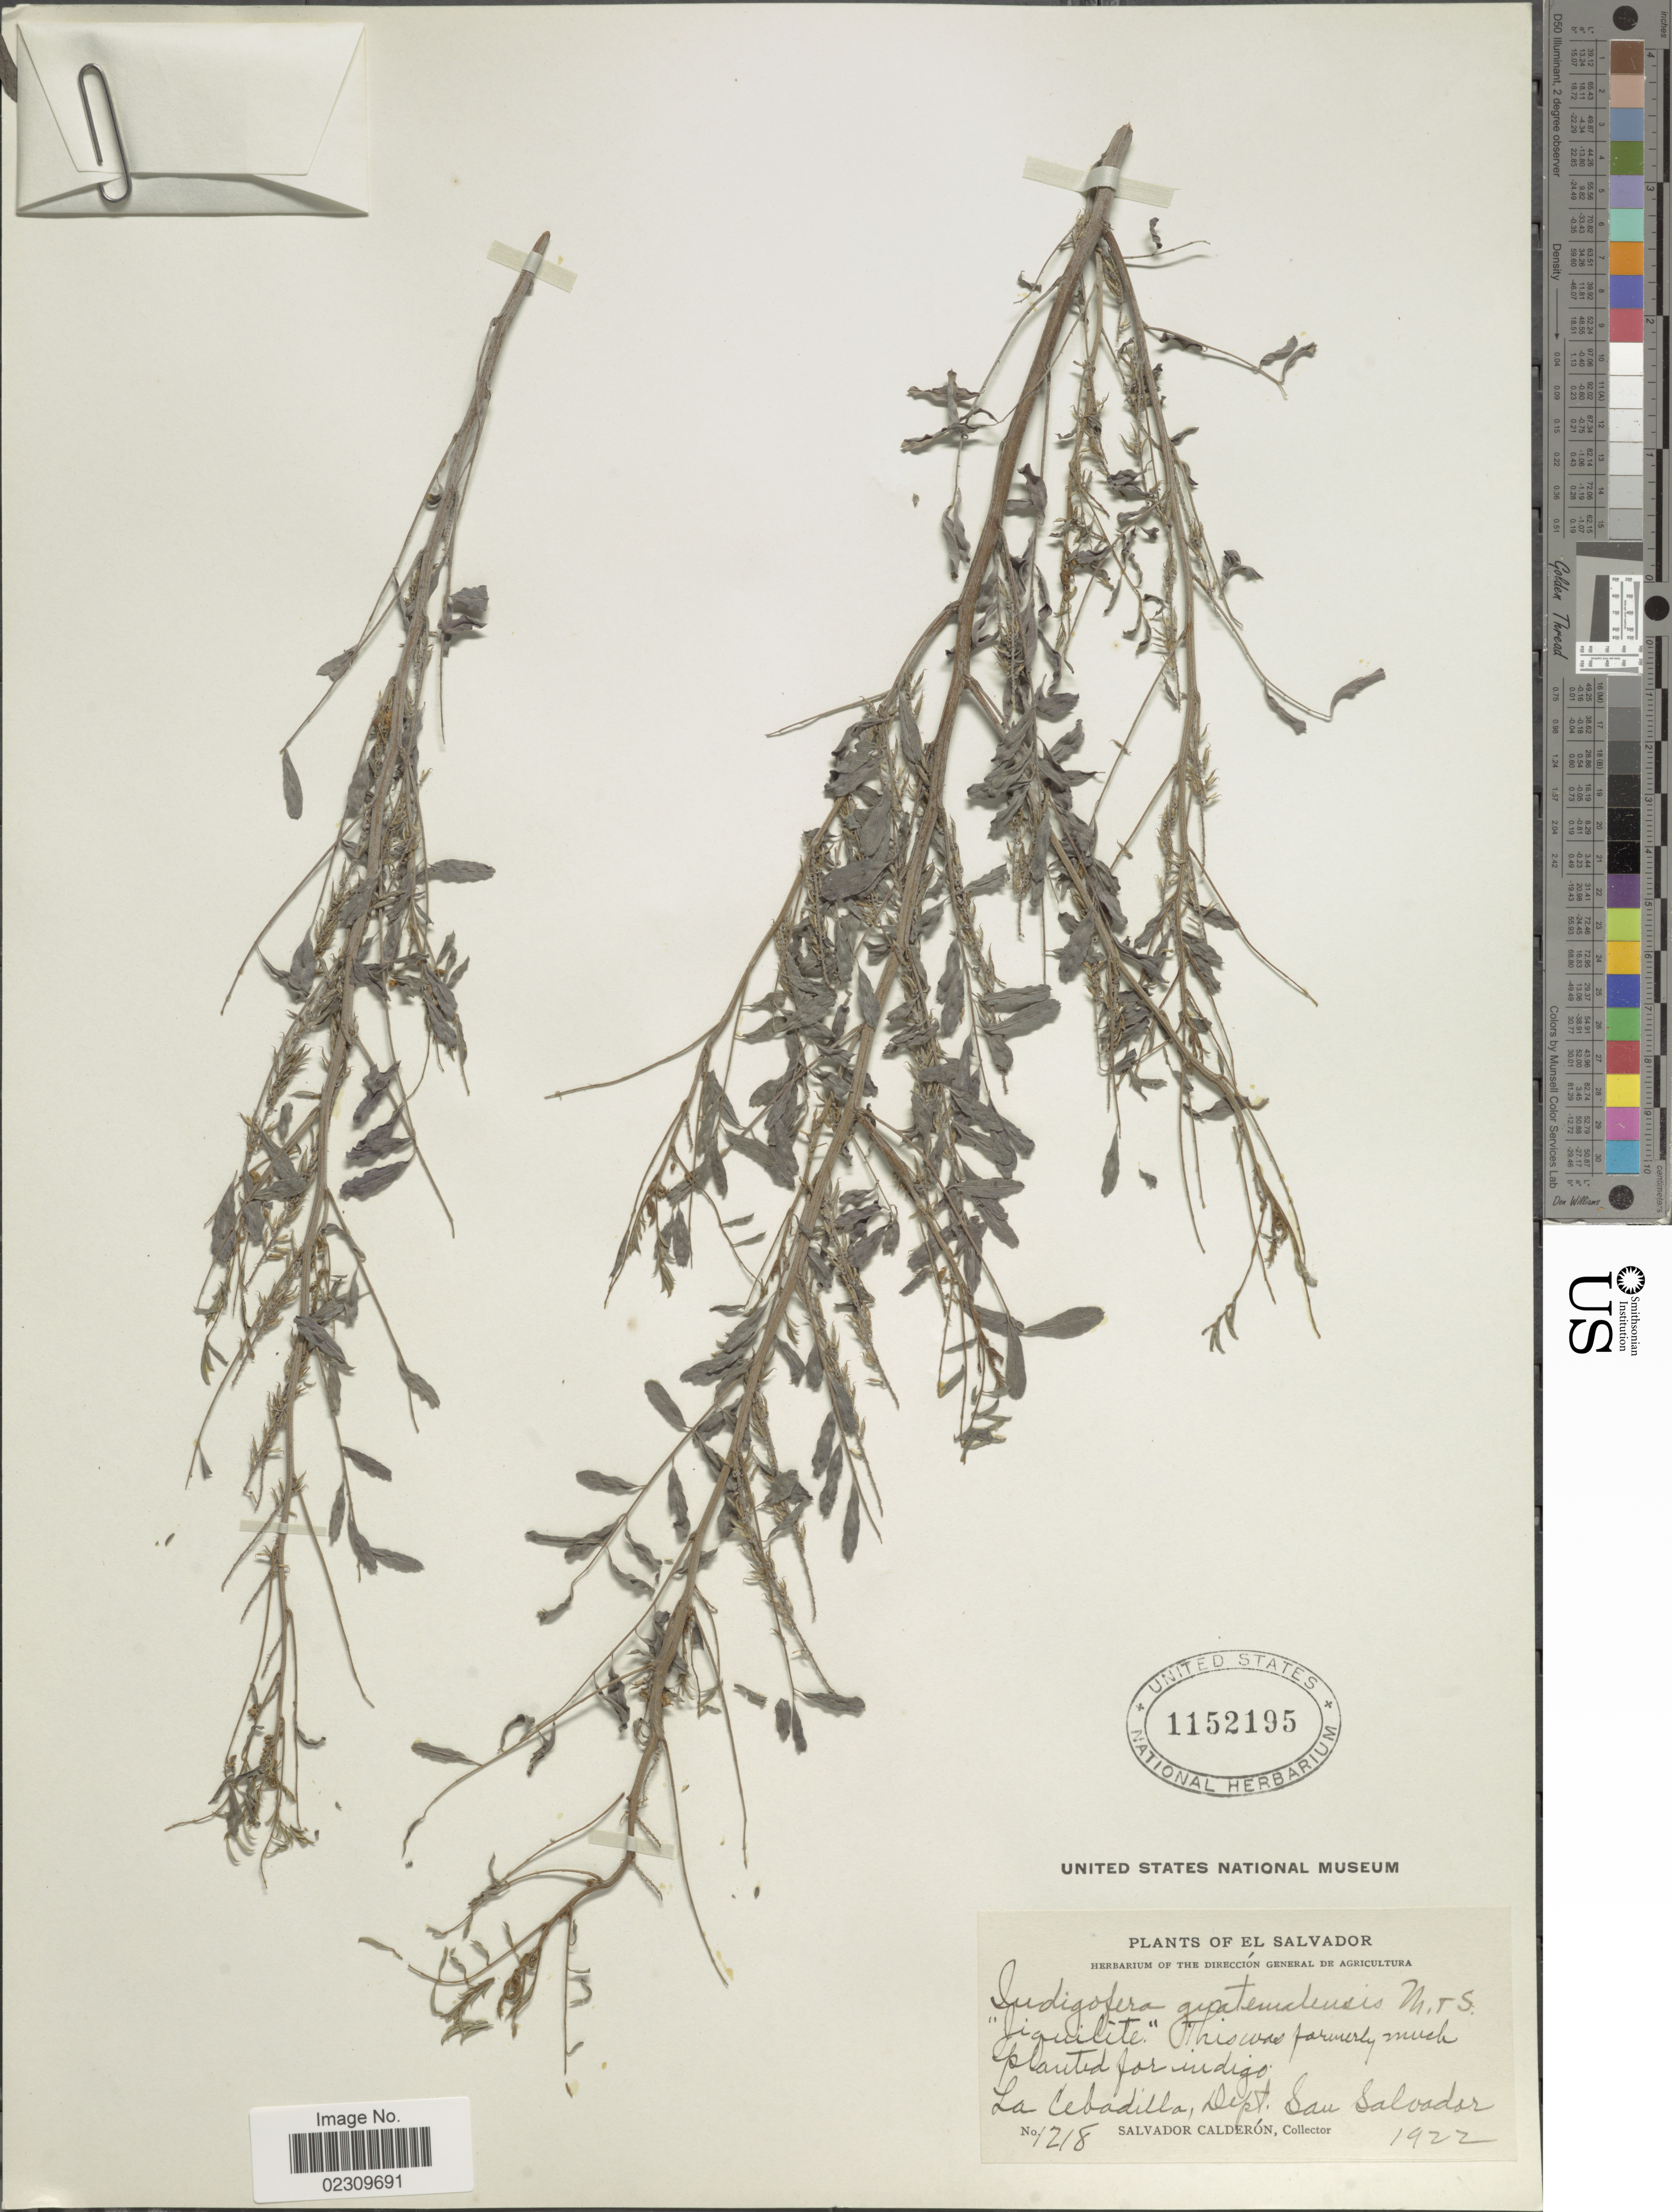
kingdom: Plantae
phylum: Tracheophyta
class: Magnoliopsida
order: Fabales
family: Fabaceae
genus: Indigofera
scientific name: Indigofera guatemalensis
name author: Moc. et al. ex Backer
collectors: S. Calderón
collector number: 1218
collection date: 1922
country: El Salvador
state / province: San Salvador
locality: La Cebadilla, Dept. San Salvador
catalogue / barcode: US 1152195